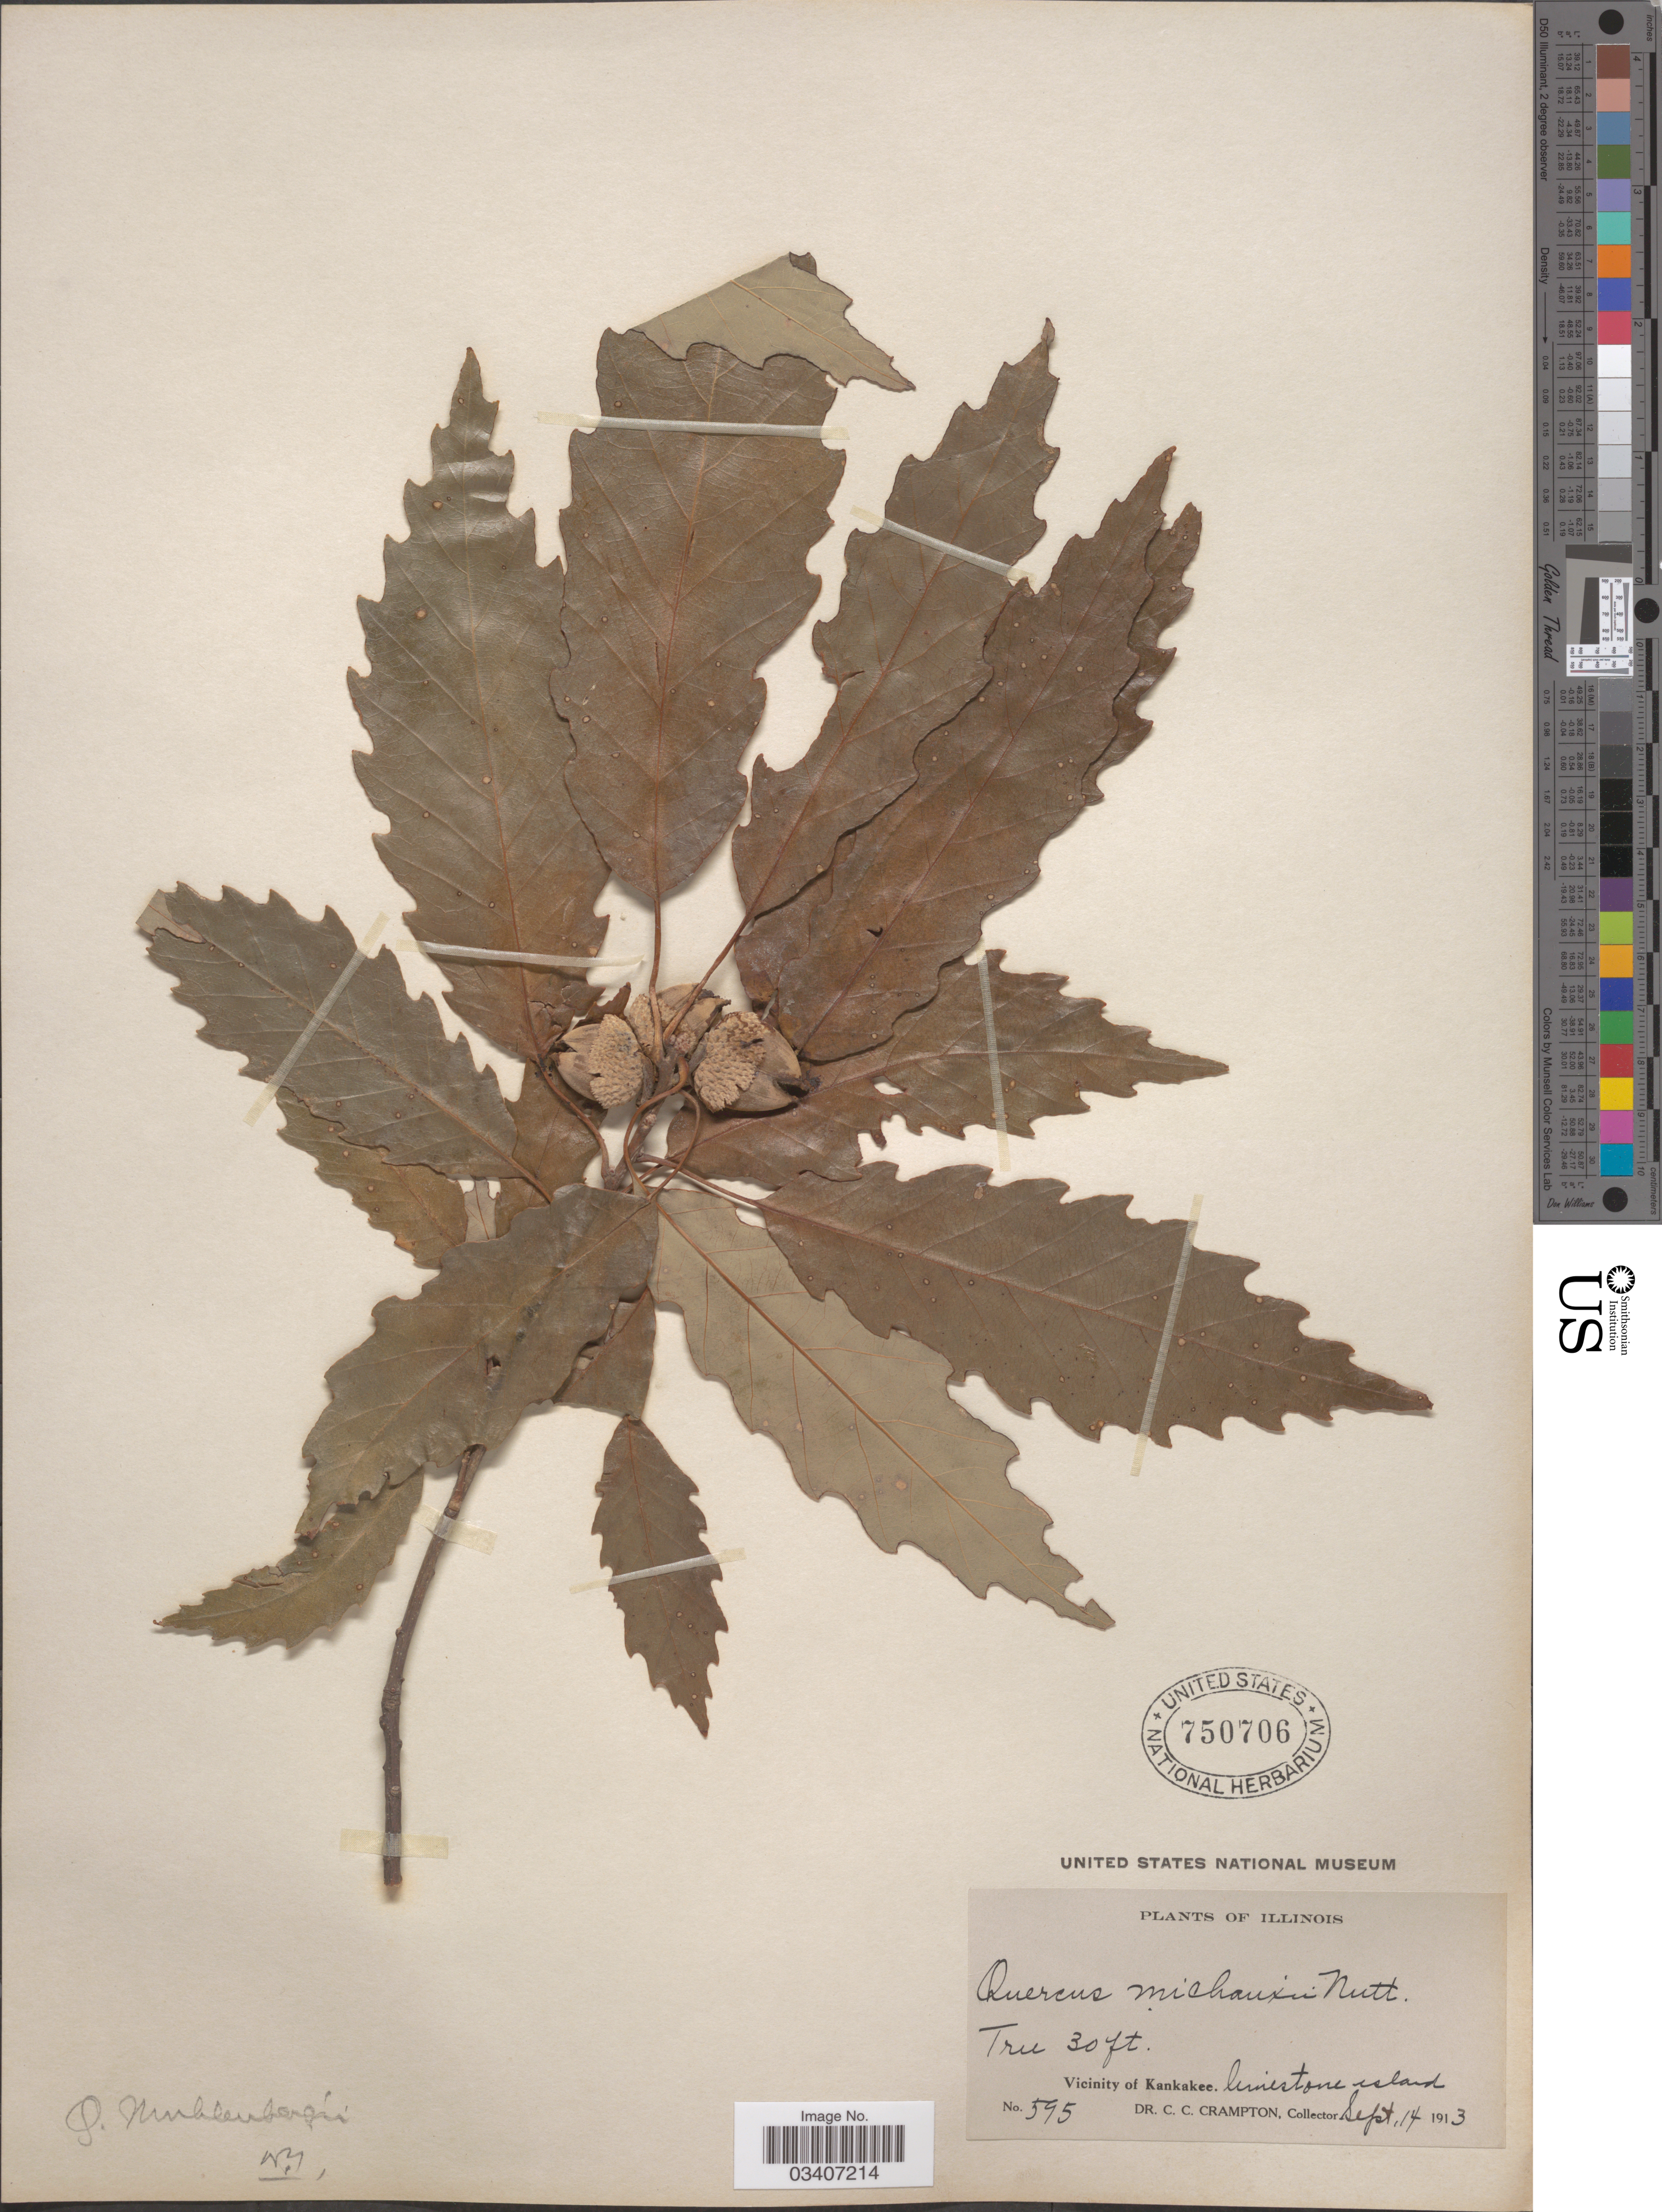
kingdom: Plantae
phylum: Tracheophyta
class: Magnoliopsida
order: Fagales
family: Fagaceae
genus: Quercus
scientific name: Quercus muehlenbergii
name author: Engelm.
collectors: C. Crampton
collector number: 595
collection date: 1913-09-14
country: United States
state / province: Illinois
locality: Vicinity of Kankakee, limestone island.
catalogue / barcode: US 750706